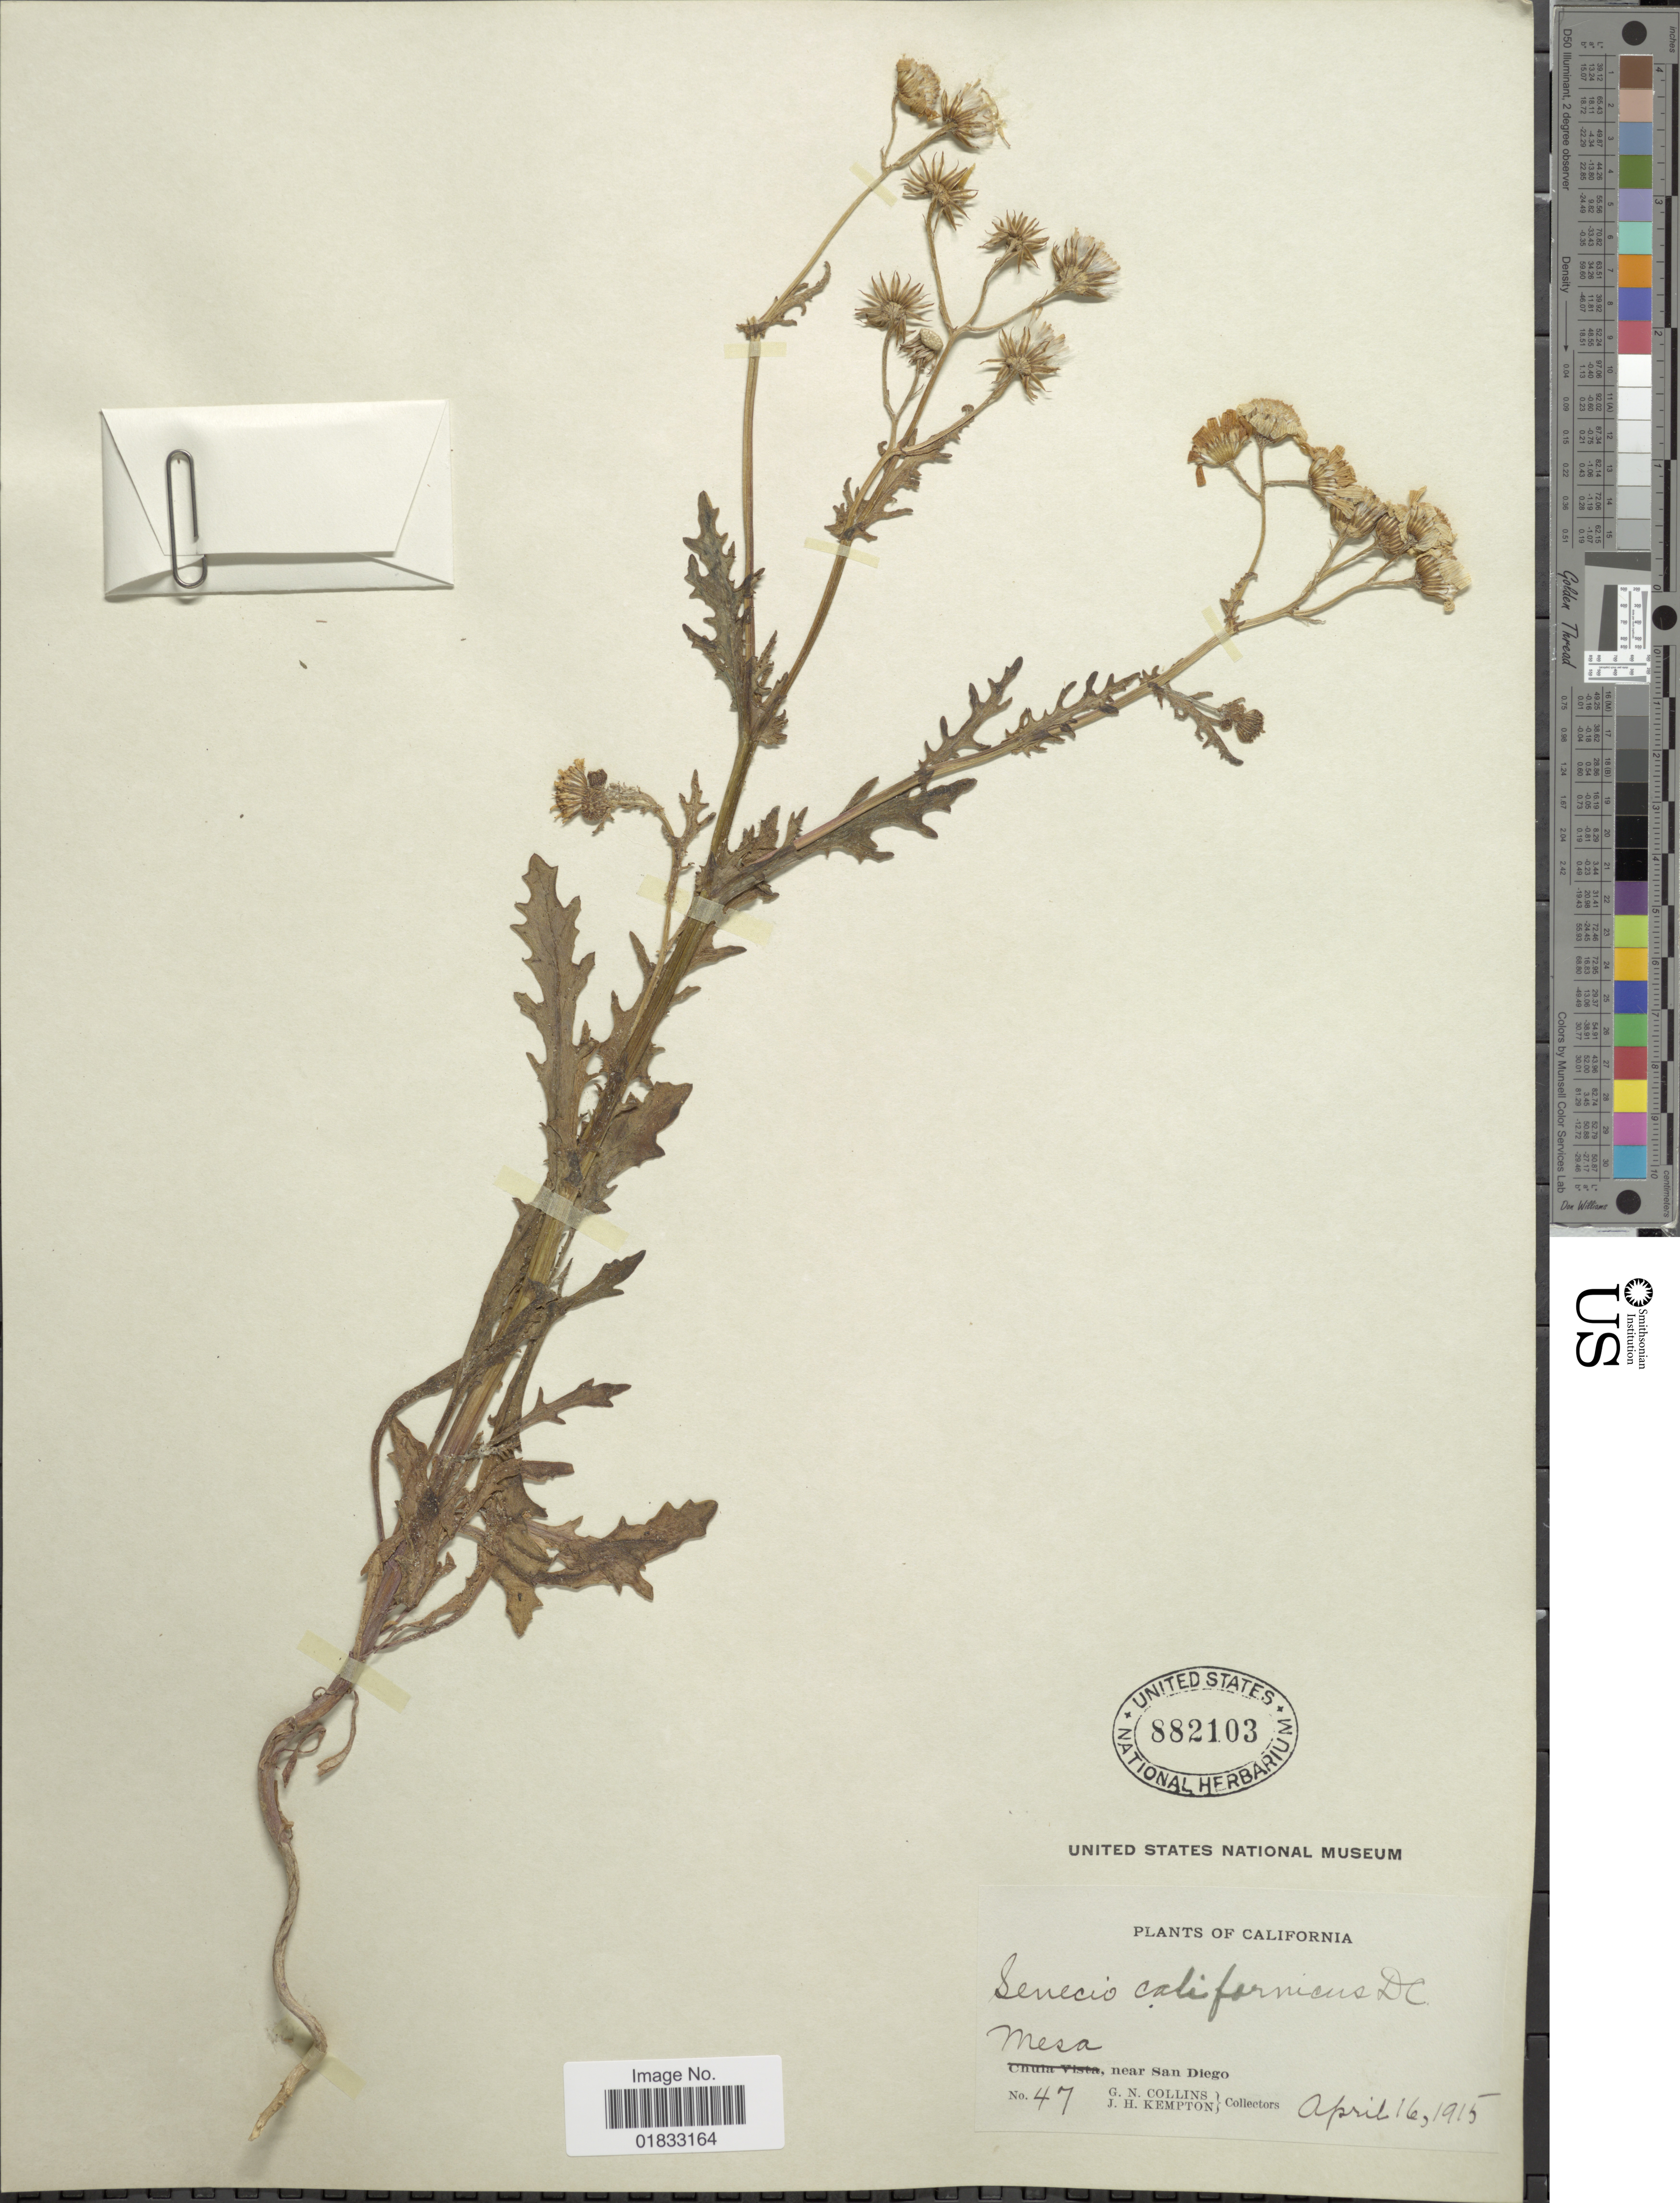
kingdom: Plantae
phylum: Tracheophyta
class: Magnoliopsida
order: Asterales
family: Asteraceae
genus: Senecio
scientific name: Senecio californicus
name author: DC.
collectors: G. Collins & J. H. Kempton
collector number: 47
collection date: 1915-04-16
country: United States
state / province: California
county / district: San Diego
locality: Mesa near San Diego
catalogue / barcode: US 882103